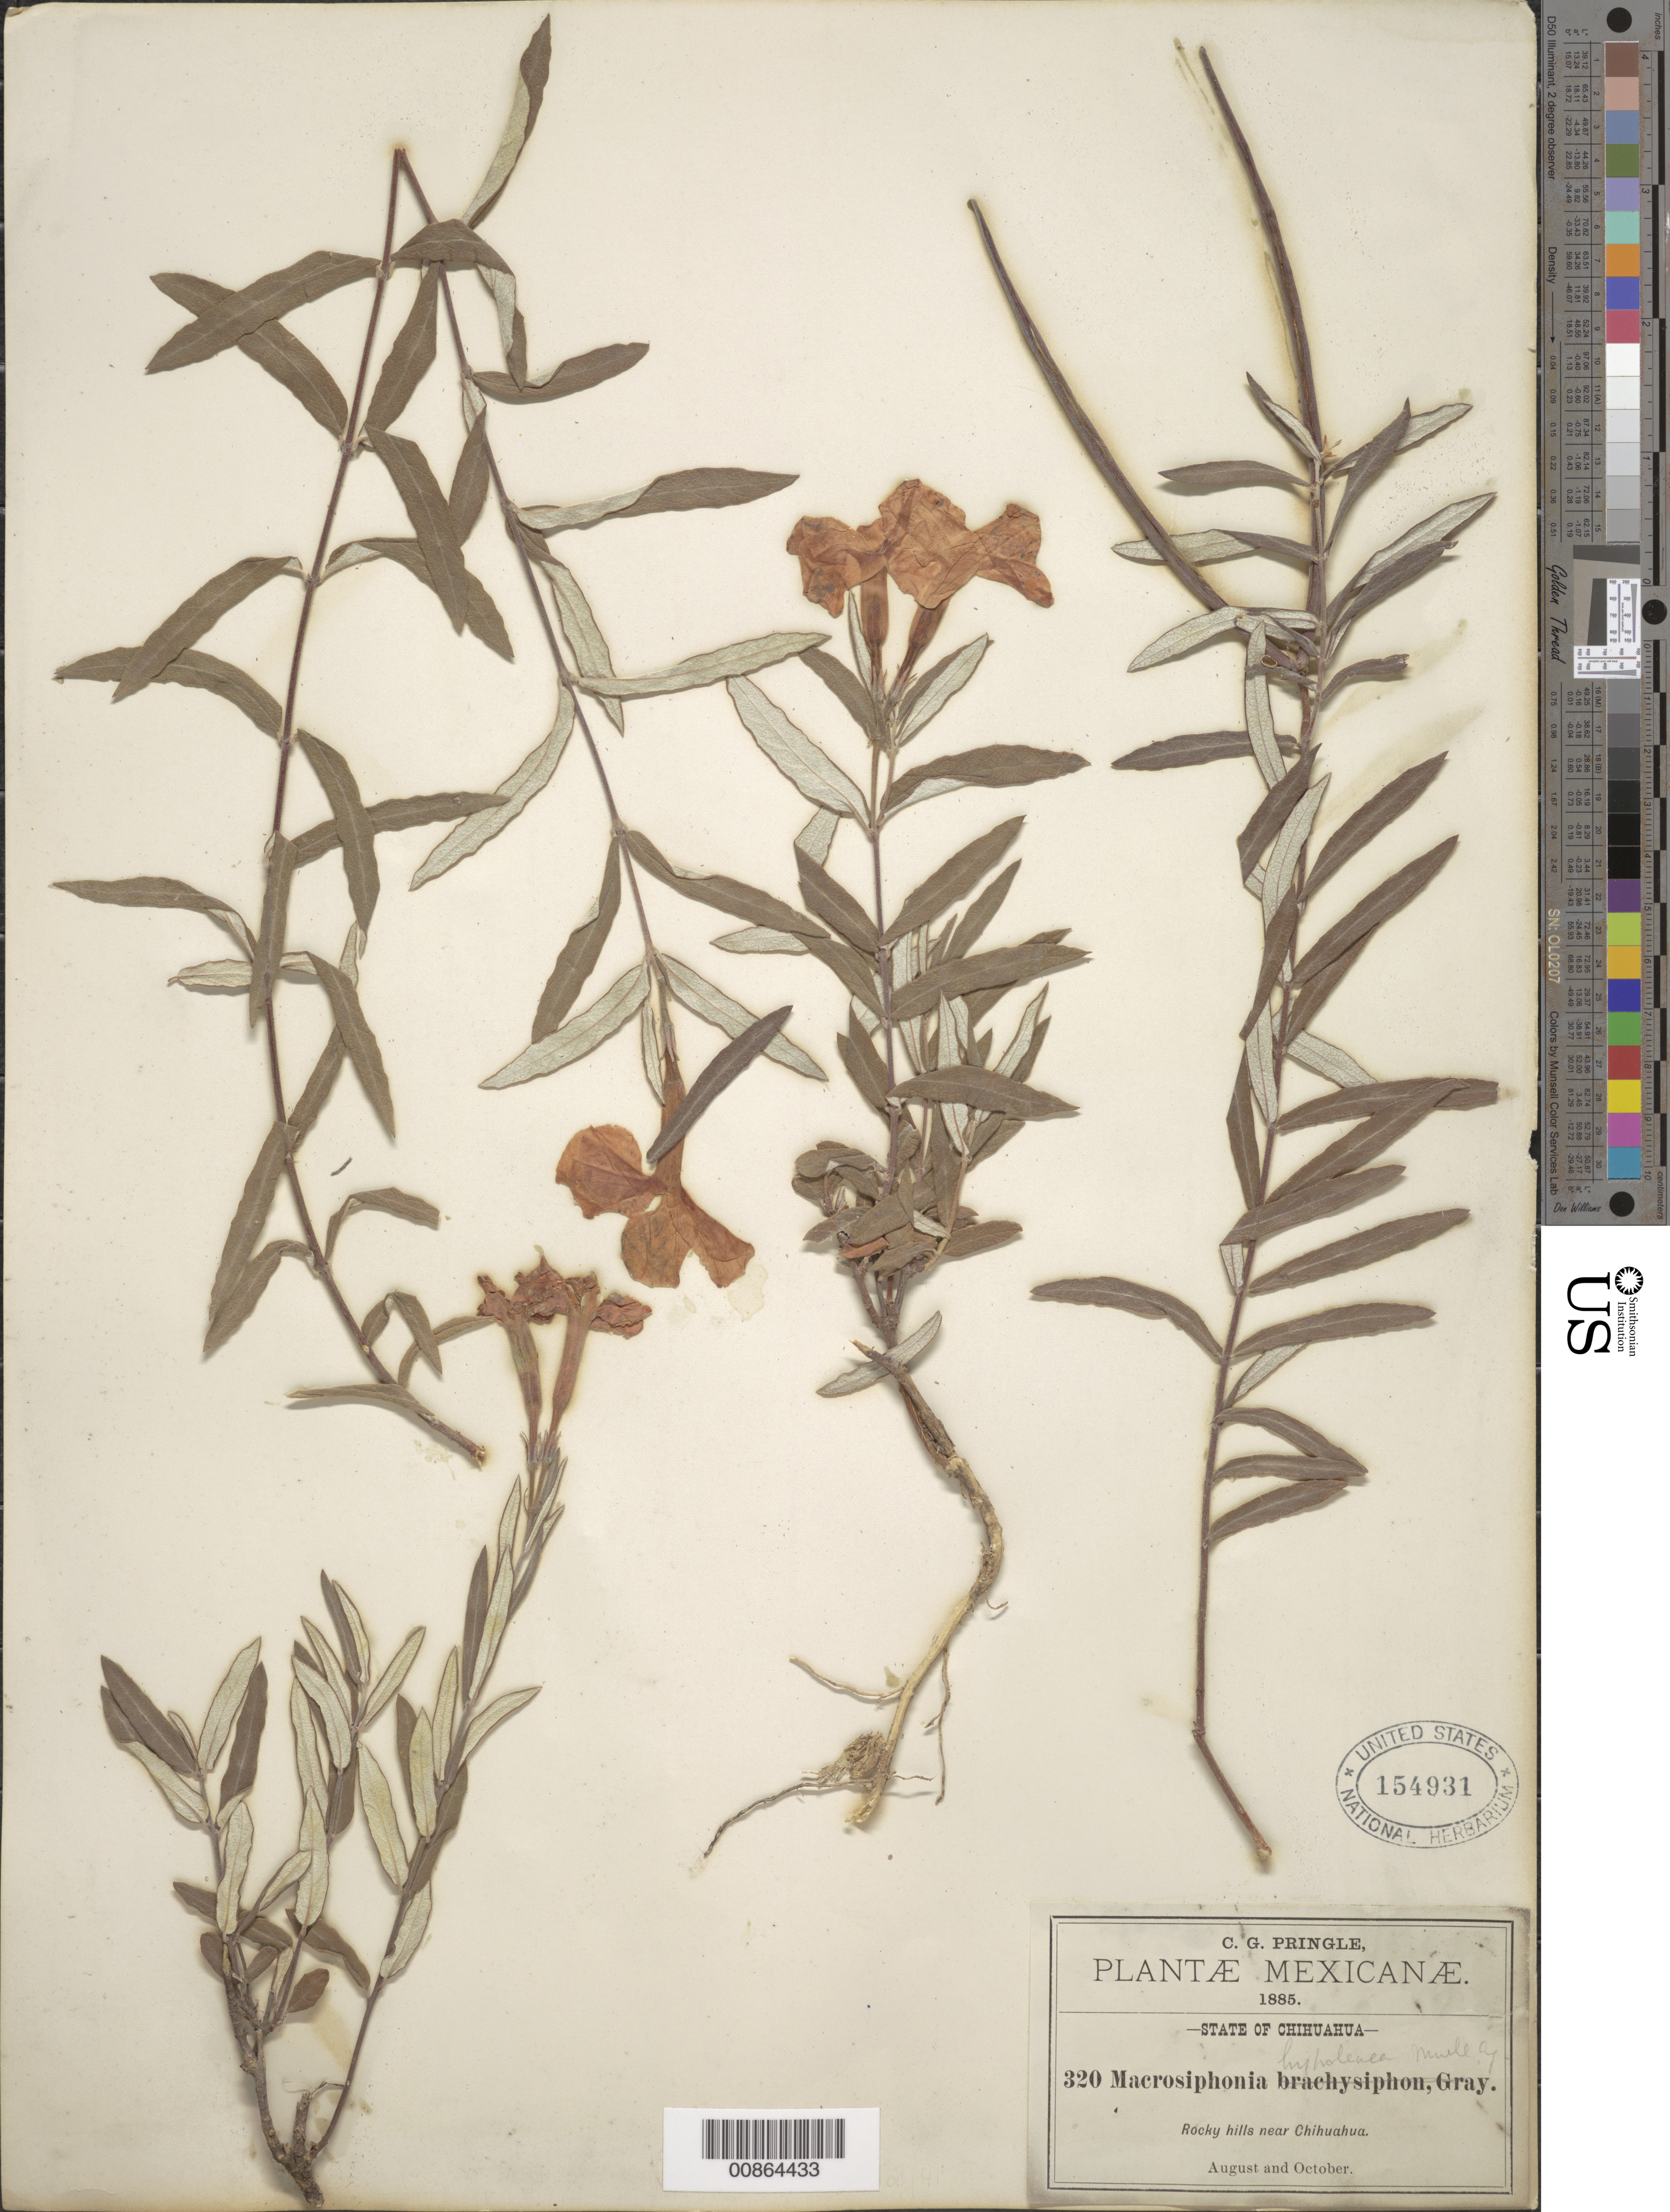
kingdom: Plantae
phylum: Tracheophyta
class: Magnoliopsida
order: Gentianales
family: Apocynaceae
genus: Macrosiphonia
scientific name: Macrosiphonia hypoleuca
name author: (Benth.) Müll. Arg.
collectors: C. G. Pringle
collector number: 320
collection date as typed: Aug 1885 to -- Oct 1885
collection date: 1885-08/1885-10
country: Mexico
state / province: Chihuahua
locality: Near Chihuahua.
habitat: Rocky hills.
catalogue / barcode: US 154931